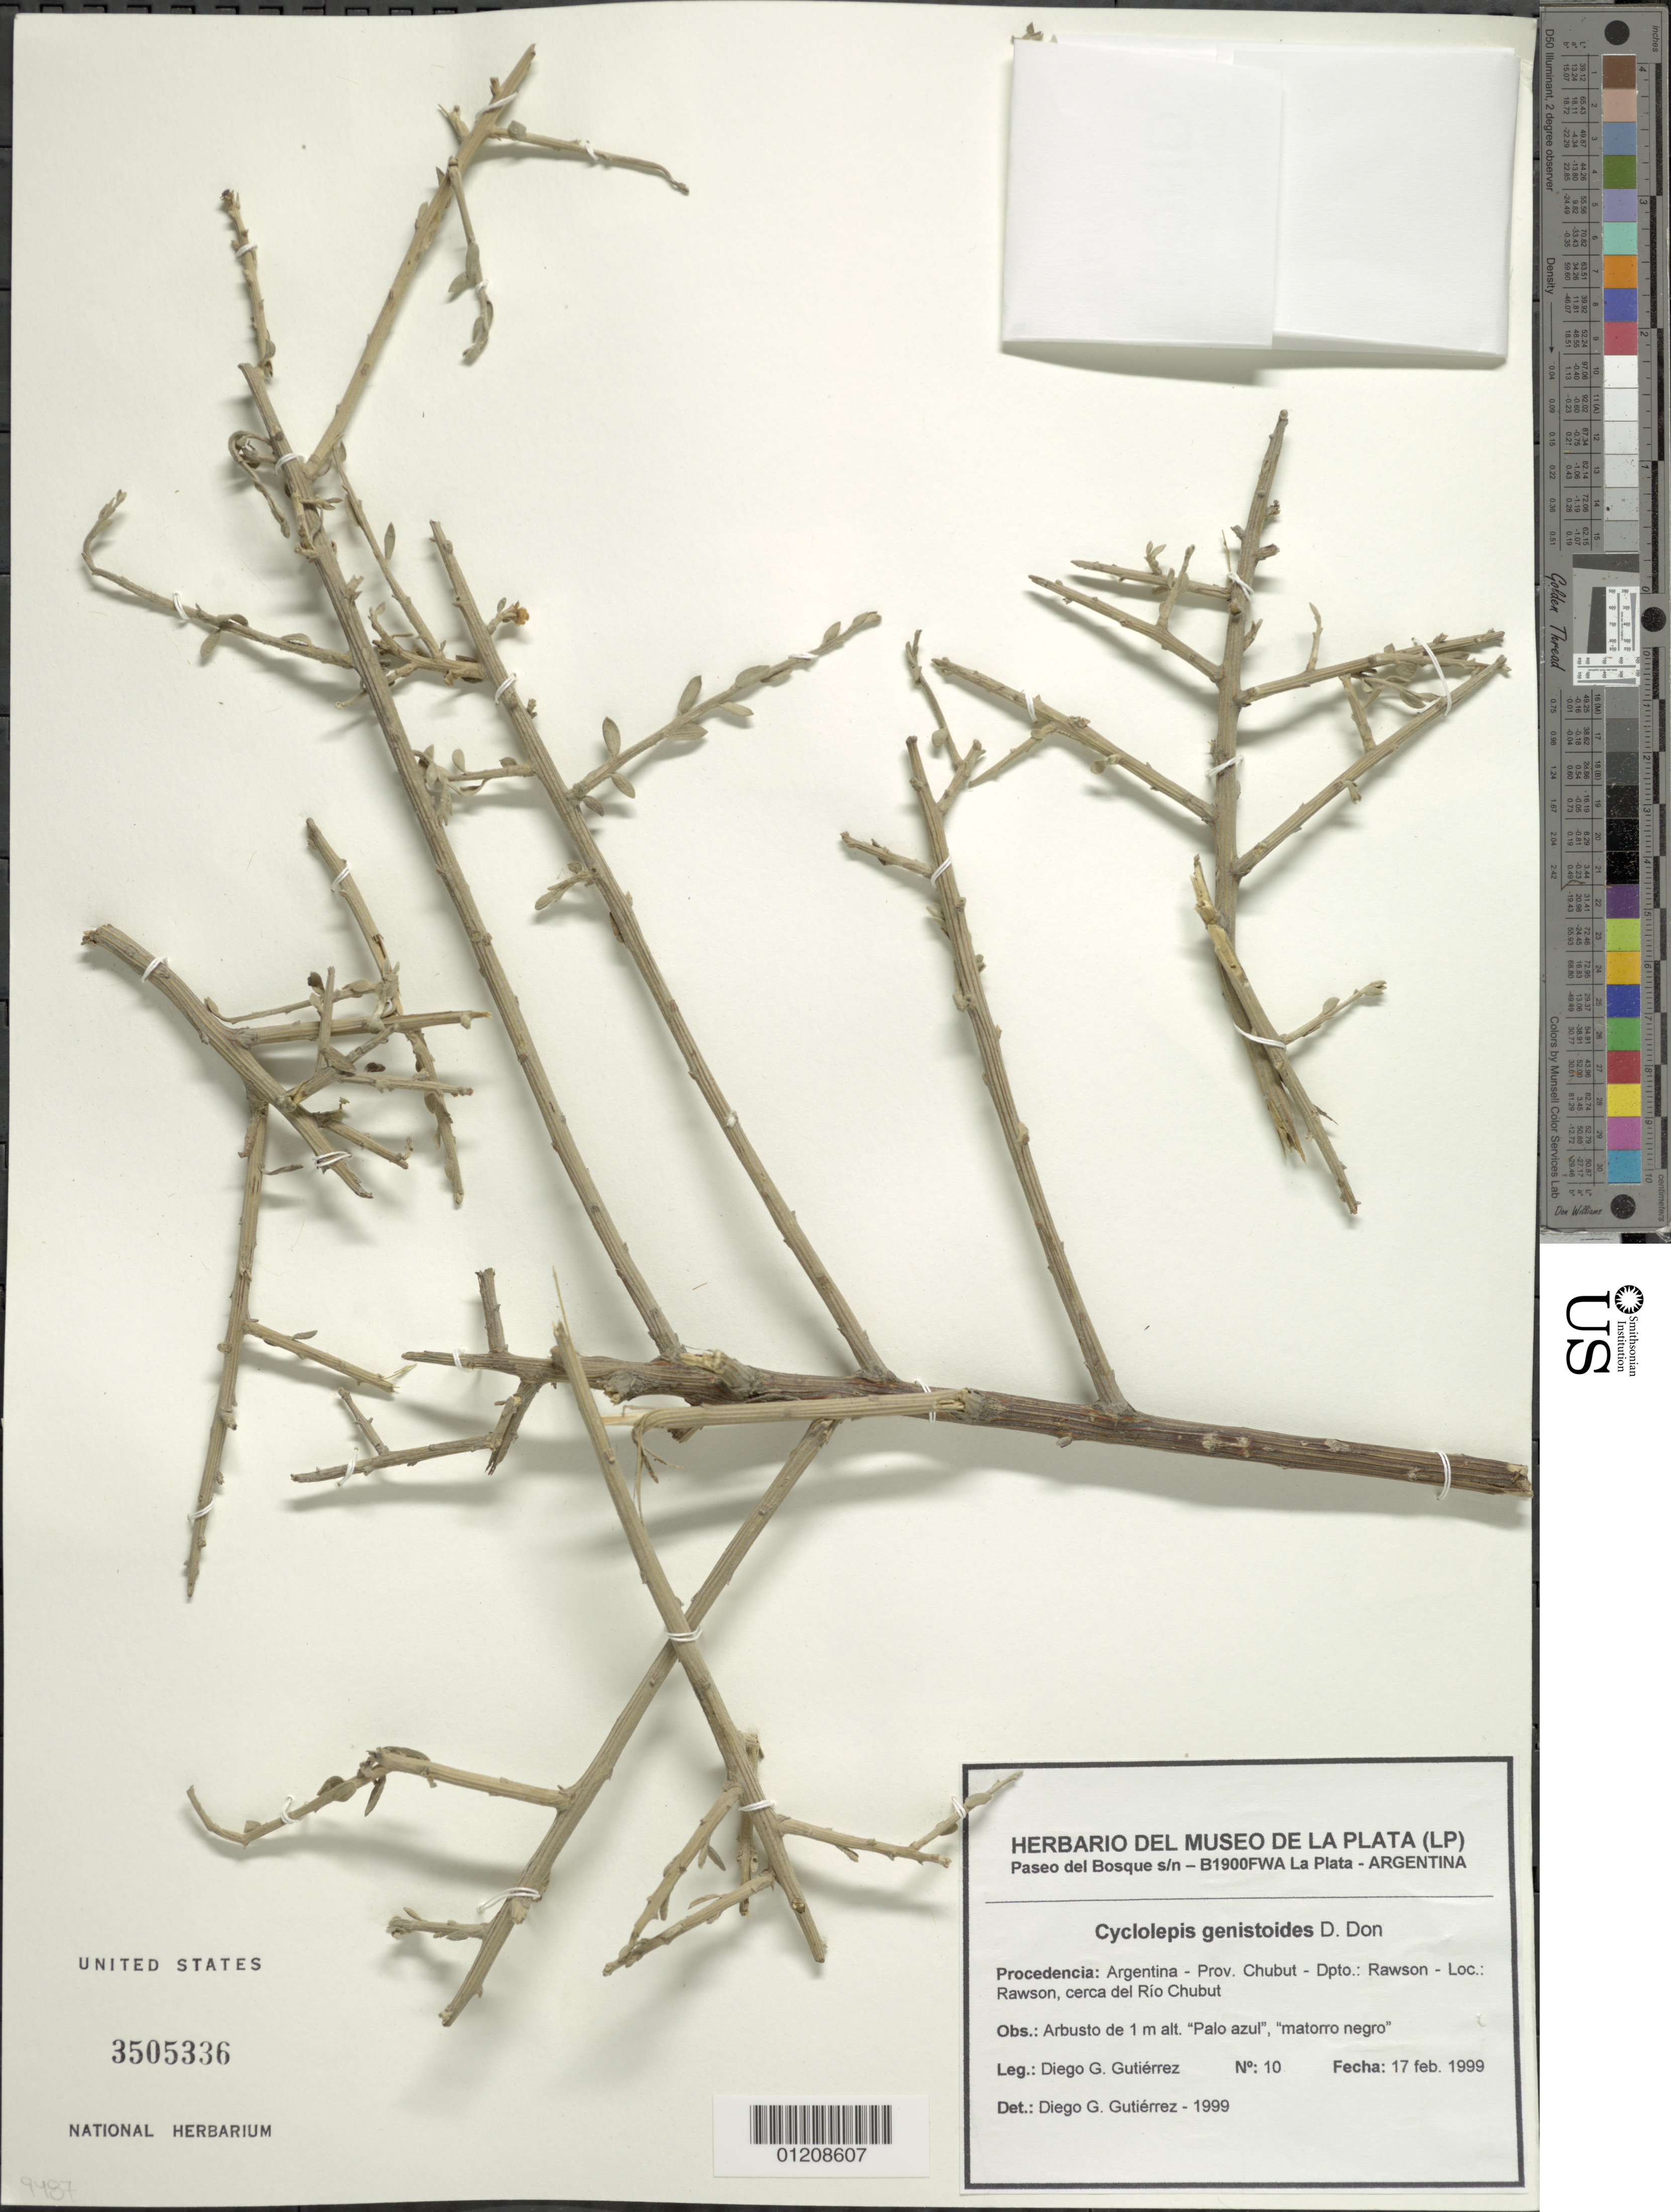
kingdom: Plantae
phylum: Tracheophyta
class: Magnoliopsida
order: Asterales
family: Asteraceae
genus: Cyclolepis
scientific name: Cyclolepis genistoides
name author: Gill. ex D. Don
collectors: D. G. Gutiérrez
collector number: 10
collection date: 1999-02-17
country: Argentina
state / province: Chubut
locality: Dto: Rawson, Rawson, cerca del Rio Chubut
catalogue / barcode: US 3505336